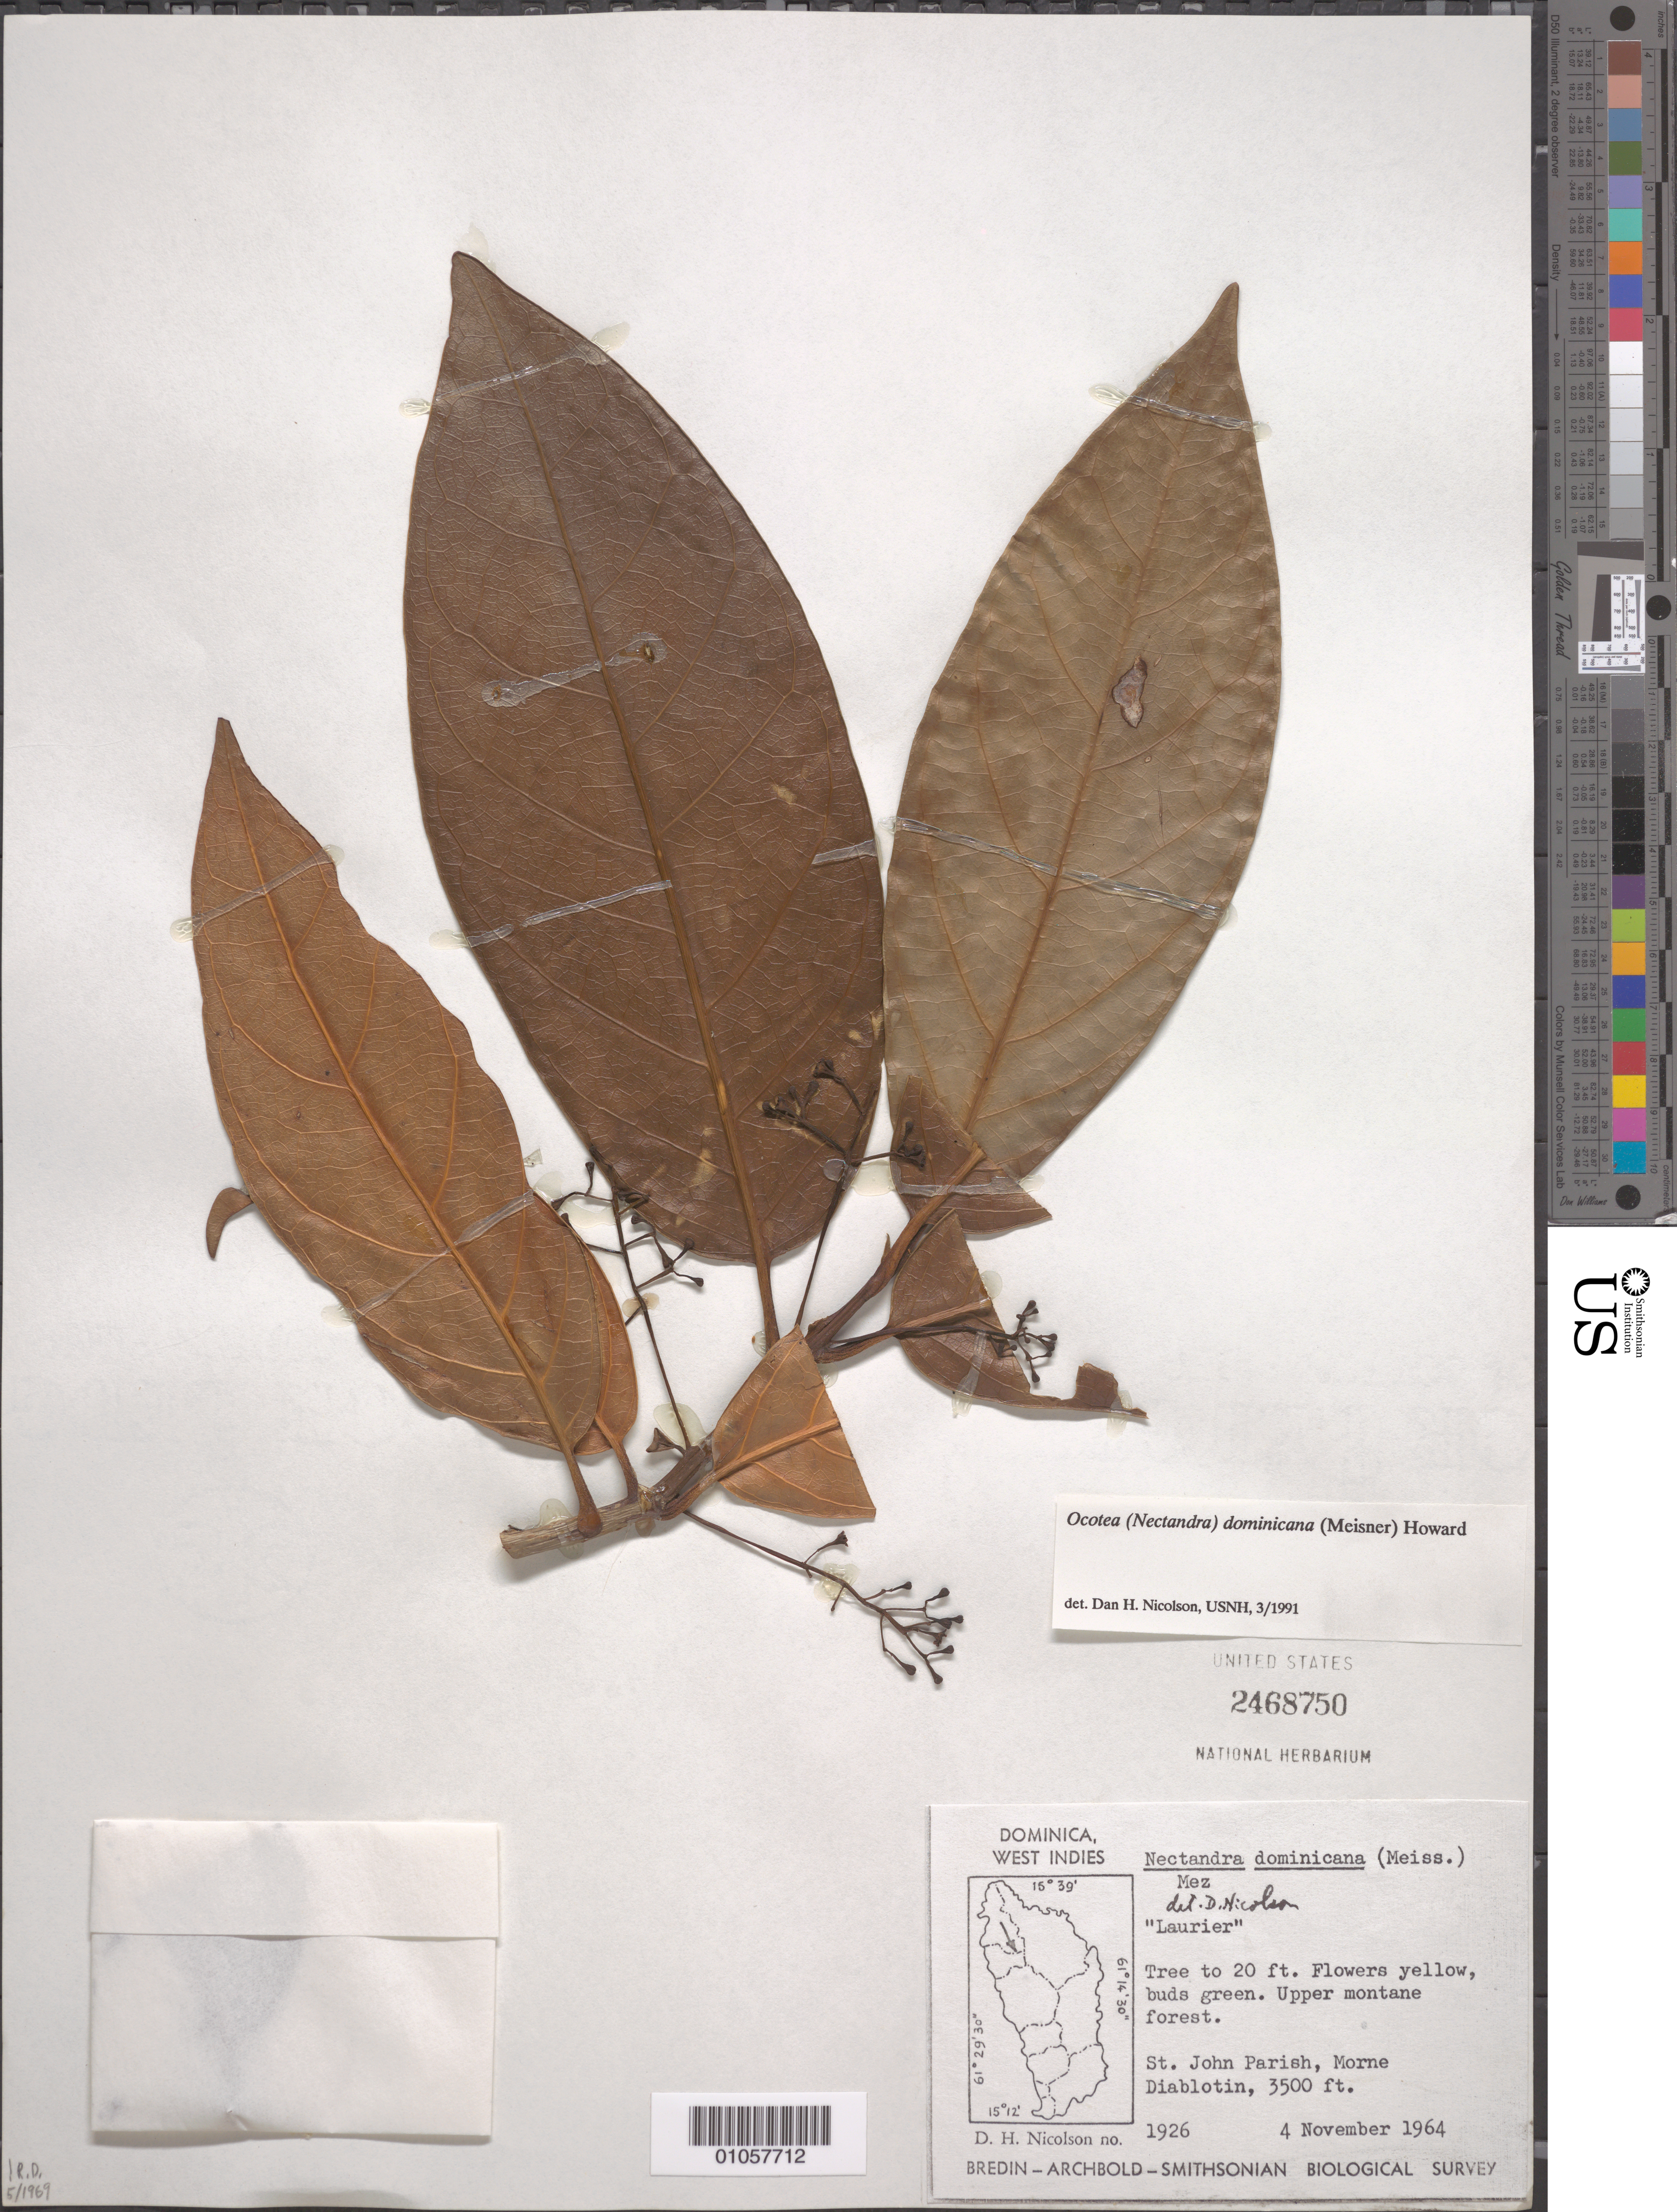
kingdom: Plantae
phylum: Tracheophyta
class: Magnoliopsida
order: Laurales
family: Lauraceae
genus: Ocotea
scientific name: Ocotea dominicana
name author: (Meisn.) R.A. Howard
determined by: Nicolson, Dan H.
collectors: D. H. Nicolson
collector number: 1926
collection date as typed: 04 Nov 1964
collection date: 1964-11-04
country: Dominica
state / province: St. John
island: Dominica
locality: Morne Diablotin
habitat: Upper montane forest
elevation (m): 1067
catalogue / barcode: US 2468750